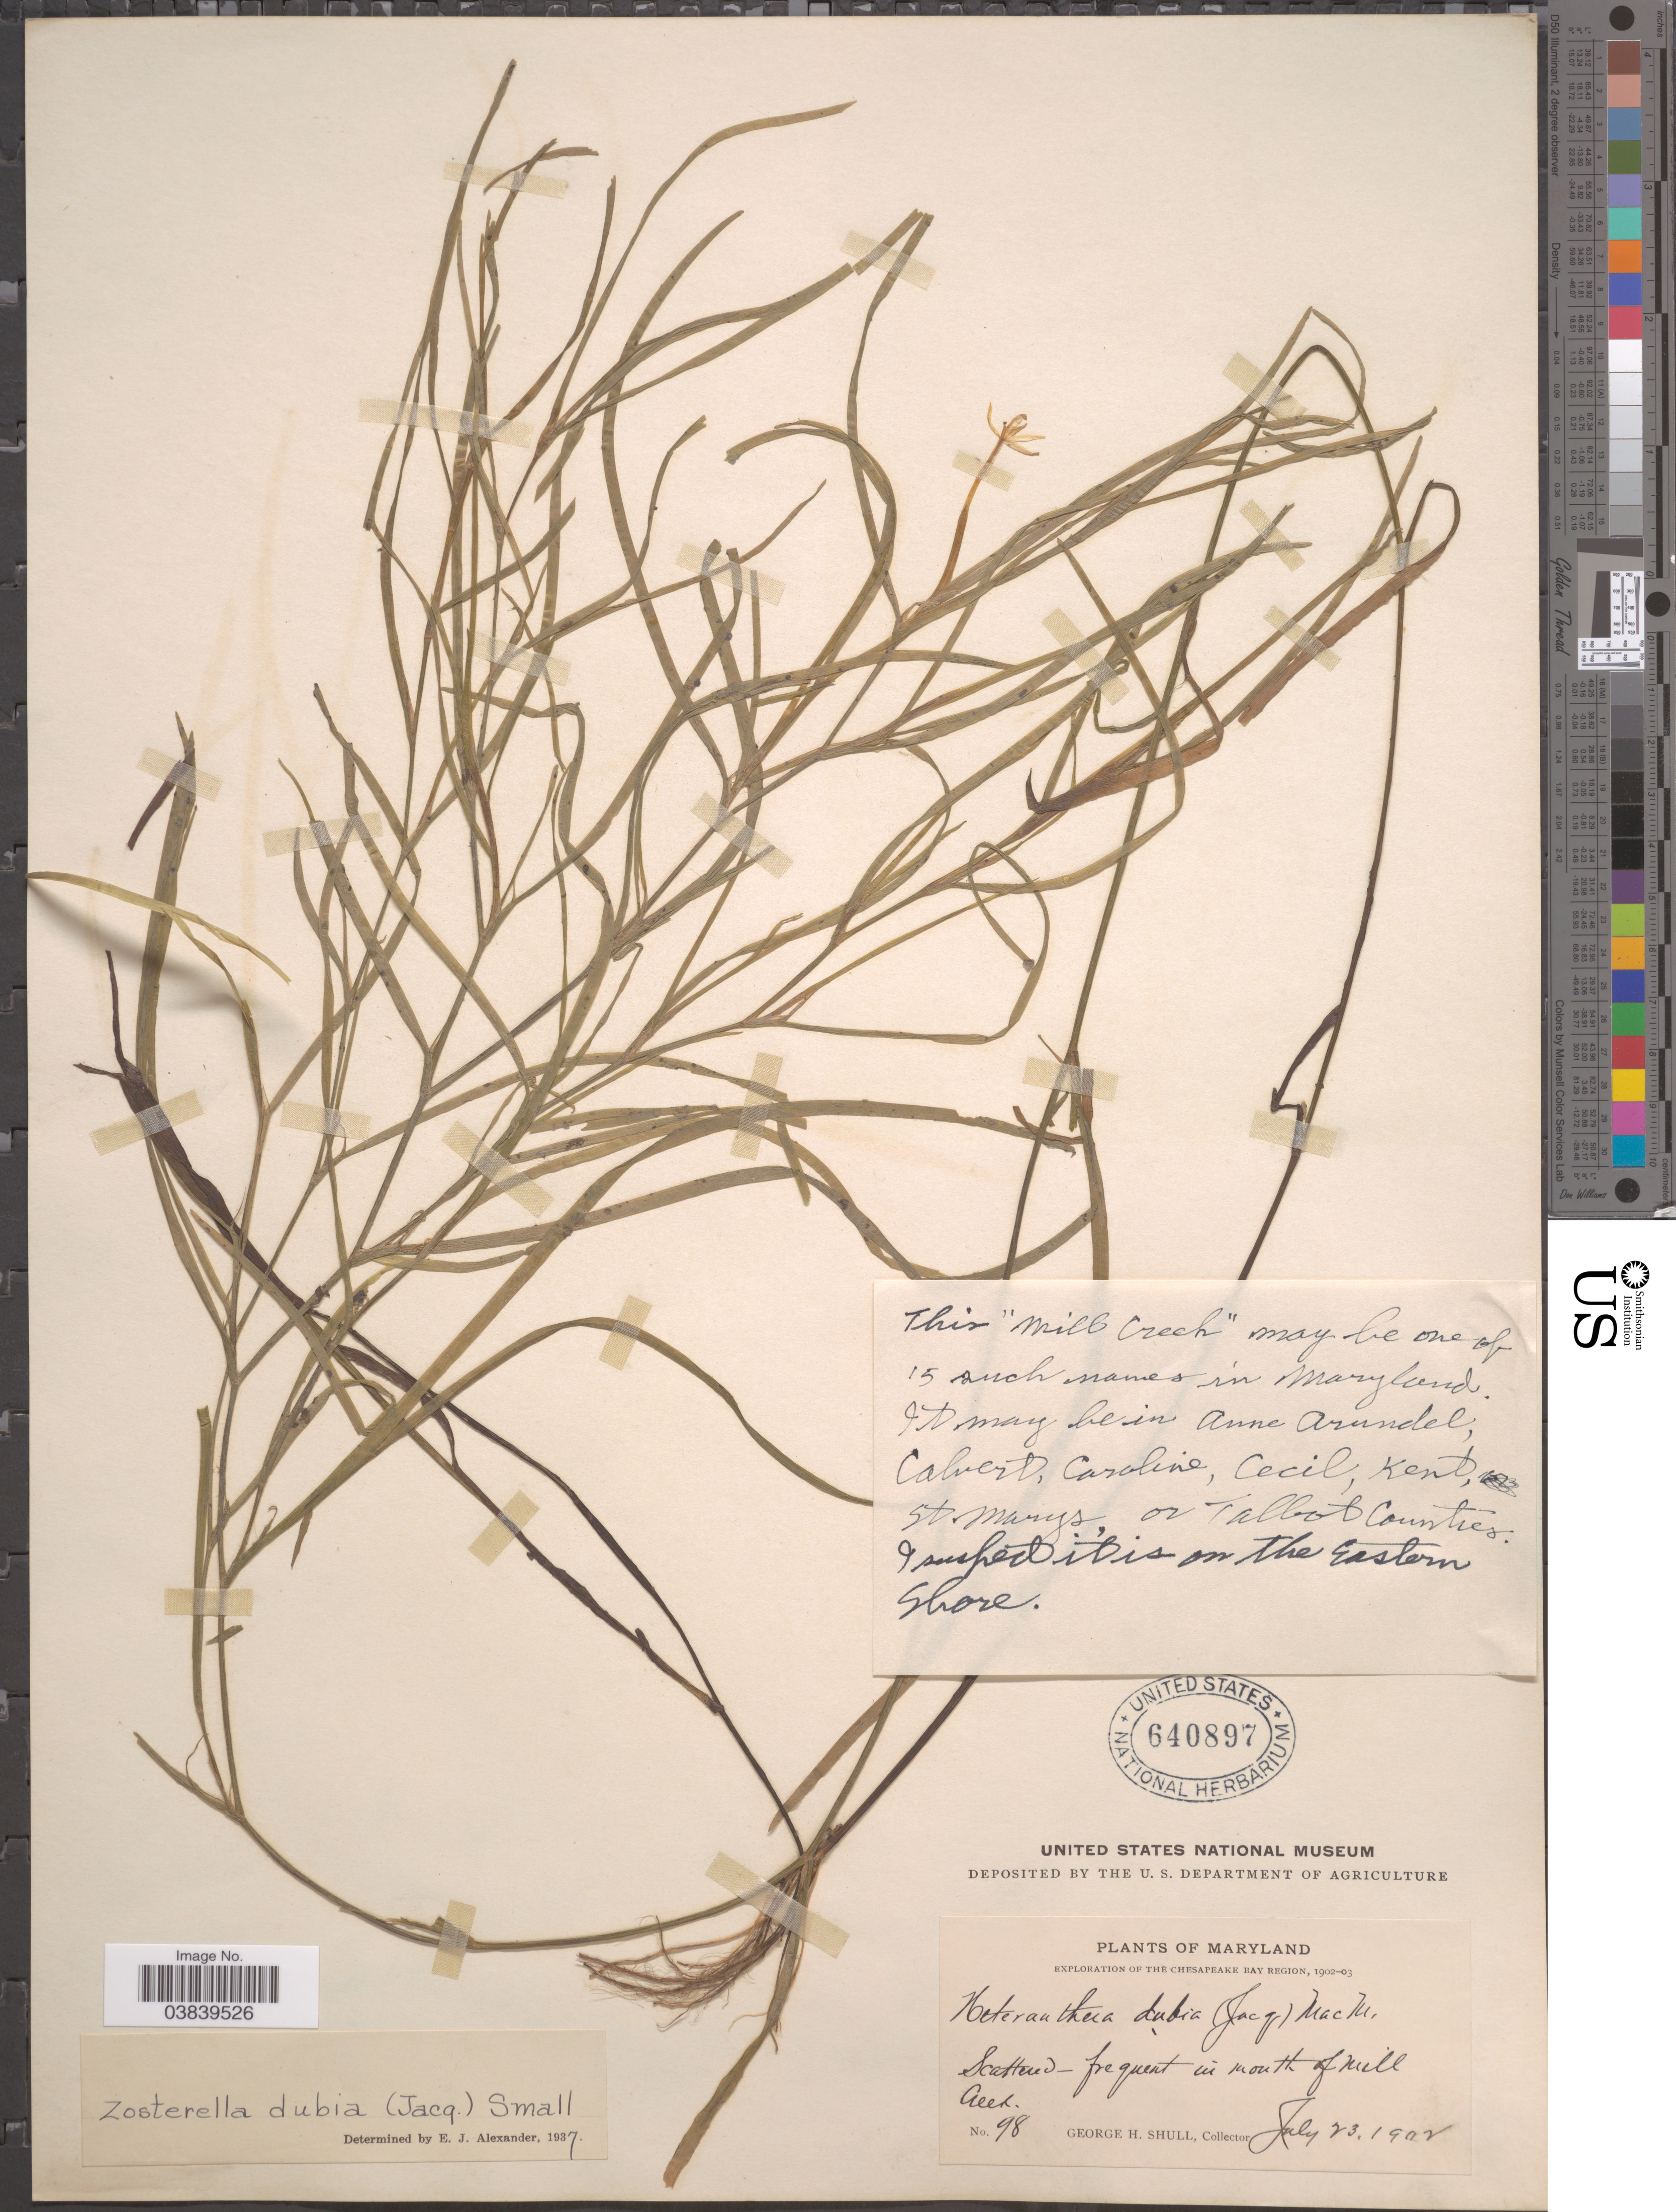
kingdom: Plantae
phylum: Tracheophyta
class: Liliopsida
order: Commelinales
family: Pontederiaceae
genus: Heteranthera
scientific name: Heteranthera dubia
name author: (Jacq.) MacMill.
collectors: G. H. Shull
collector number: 98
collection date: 1902-07-23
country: United States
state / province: Maryland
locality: The Chesapeake Bay Region. In mouth of Mill Creek.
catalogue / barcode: US 640897